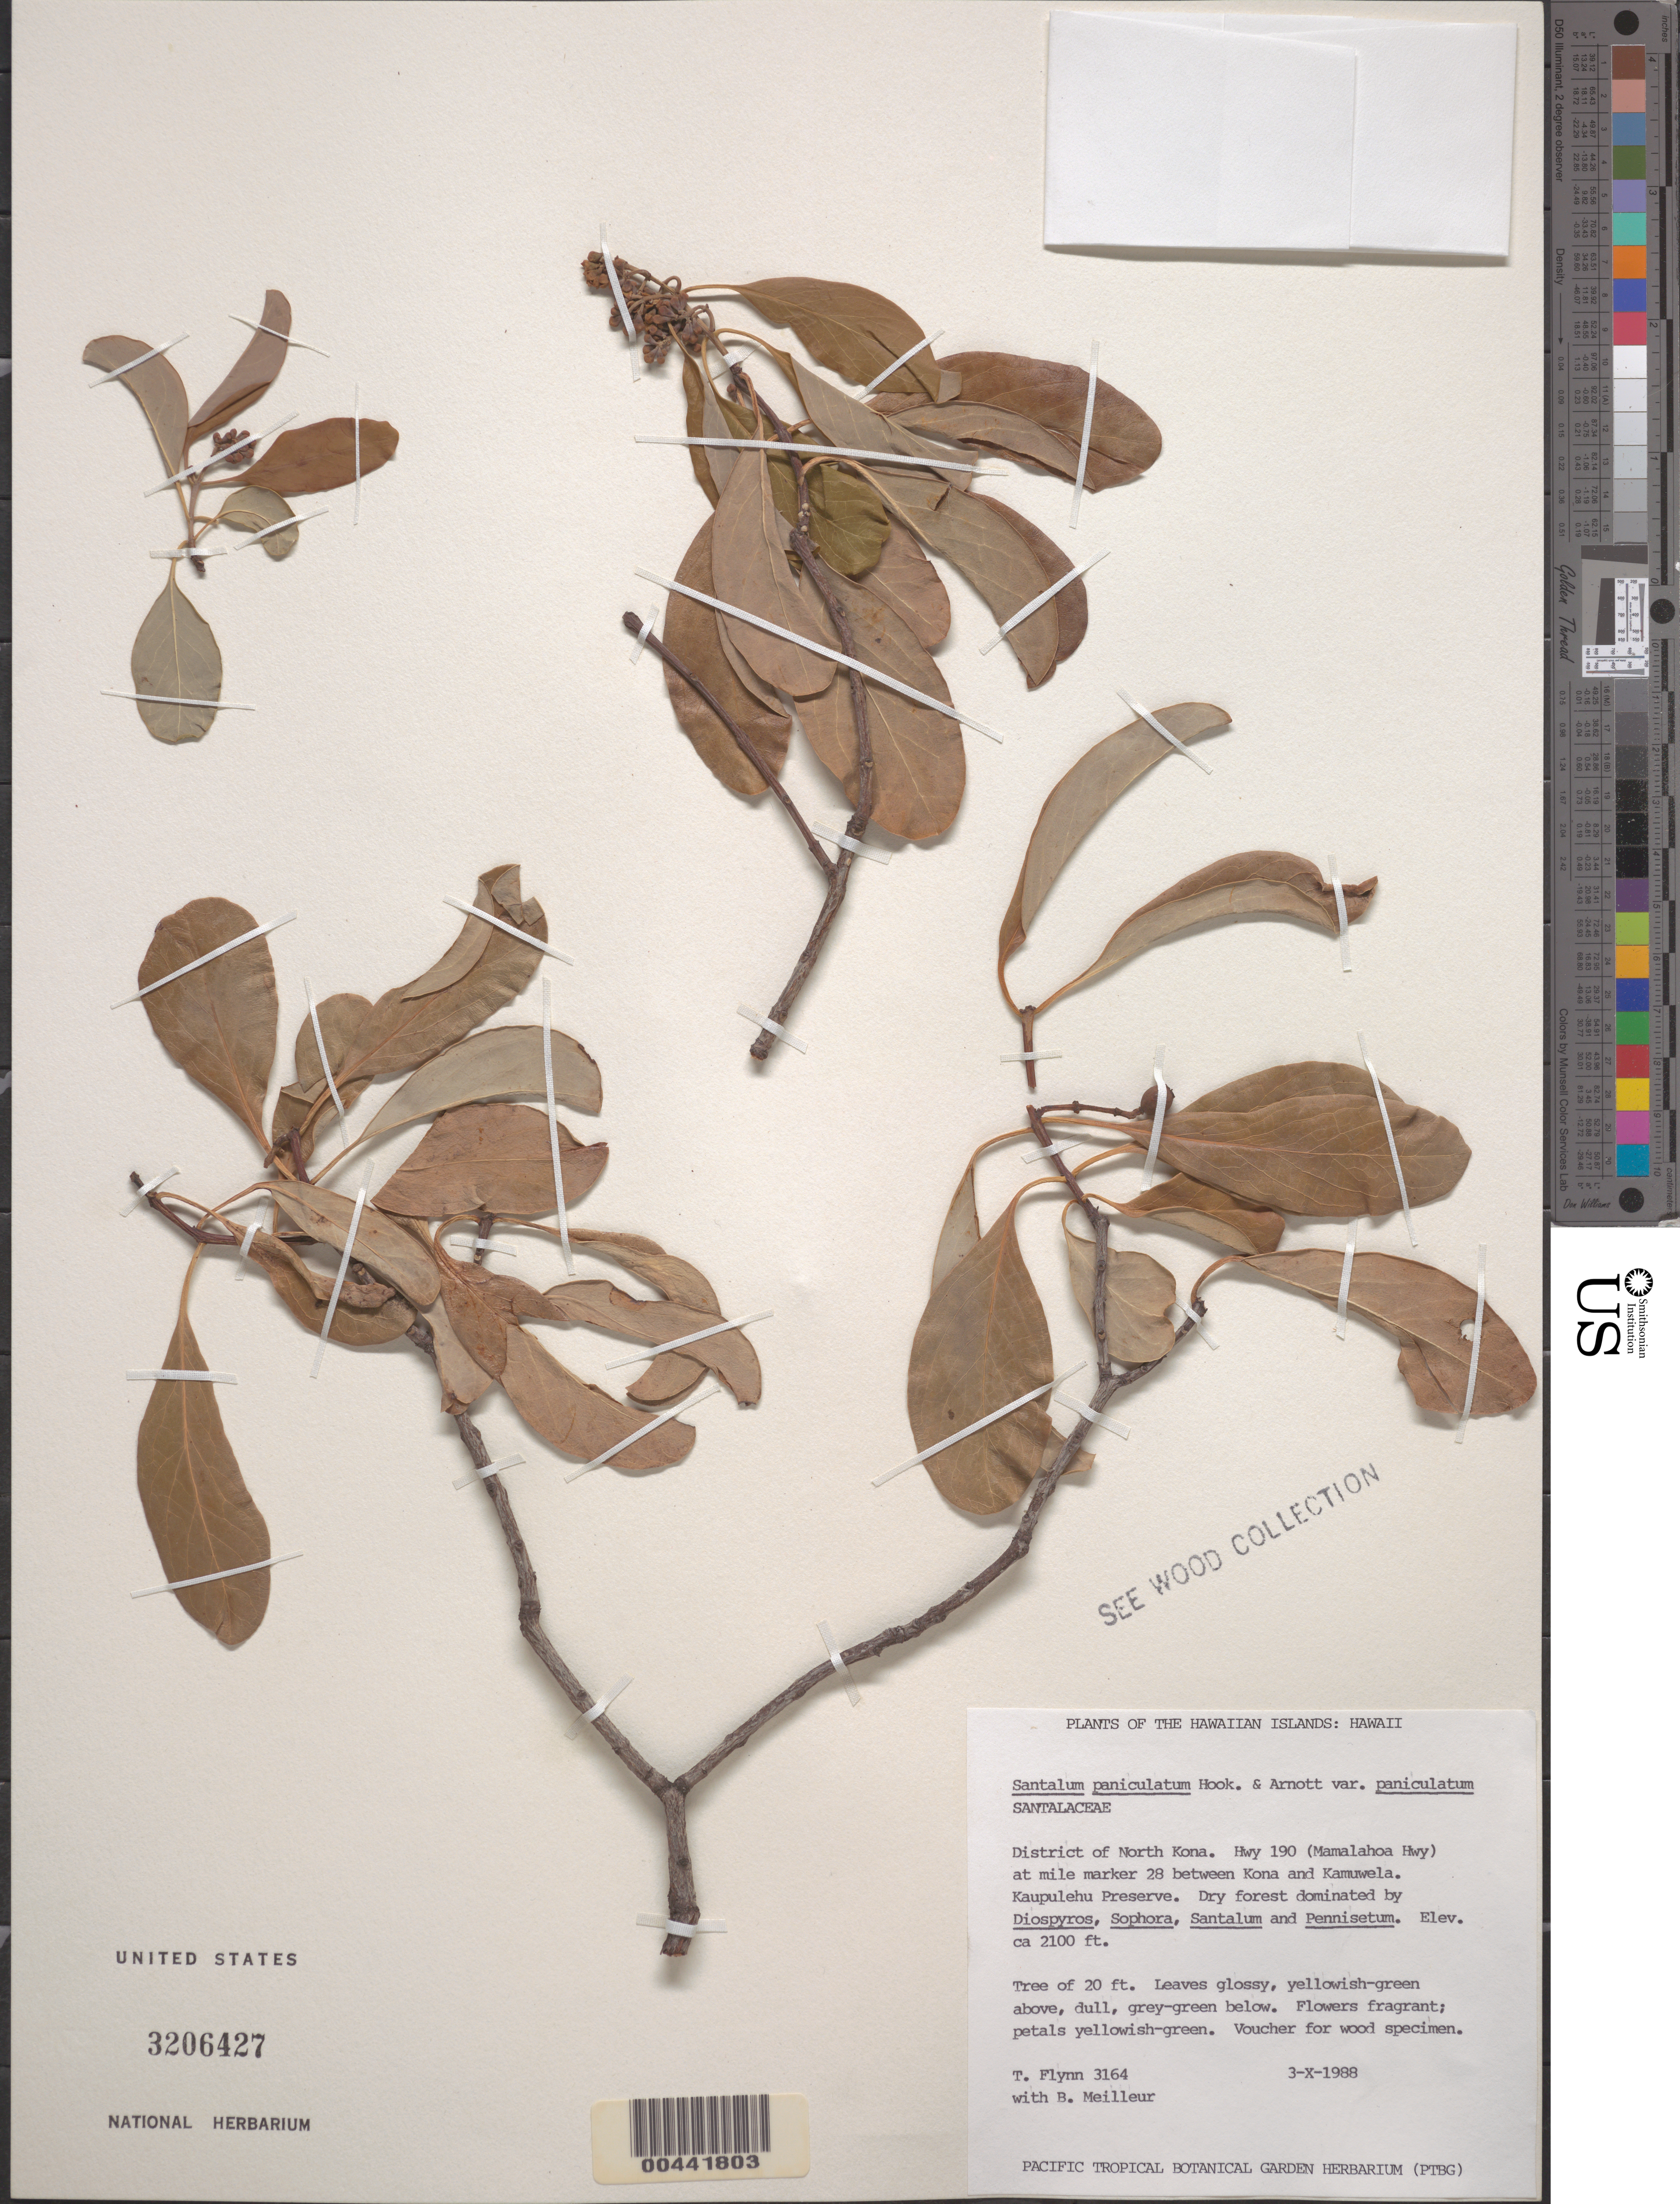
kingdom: Plantae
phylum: Tracheophyta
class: Magnoliopsida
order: Santalales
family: Santalaceae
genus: Santalum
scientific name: Santalum paniculatum var. paniculatum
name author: Hook. & Arn.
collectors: T. W. Flynn & R. Meilleur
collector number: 3164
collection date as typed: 3 Oct 1988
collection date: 1988-10-03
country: United States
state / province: Hawaii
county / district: Hawaii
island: Hawaii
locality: District of North Kona. Hwy 190 (Mamalahoa Hwy) at mile marker 28 between Kona and Kamuwela. Kaupulehu Preserve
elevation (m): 640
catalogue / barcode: US 3206427